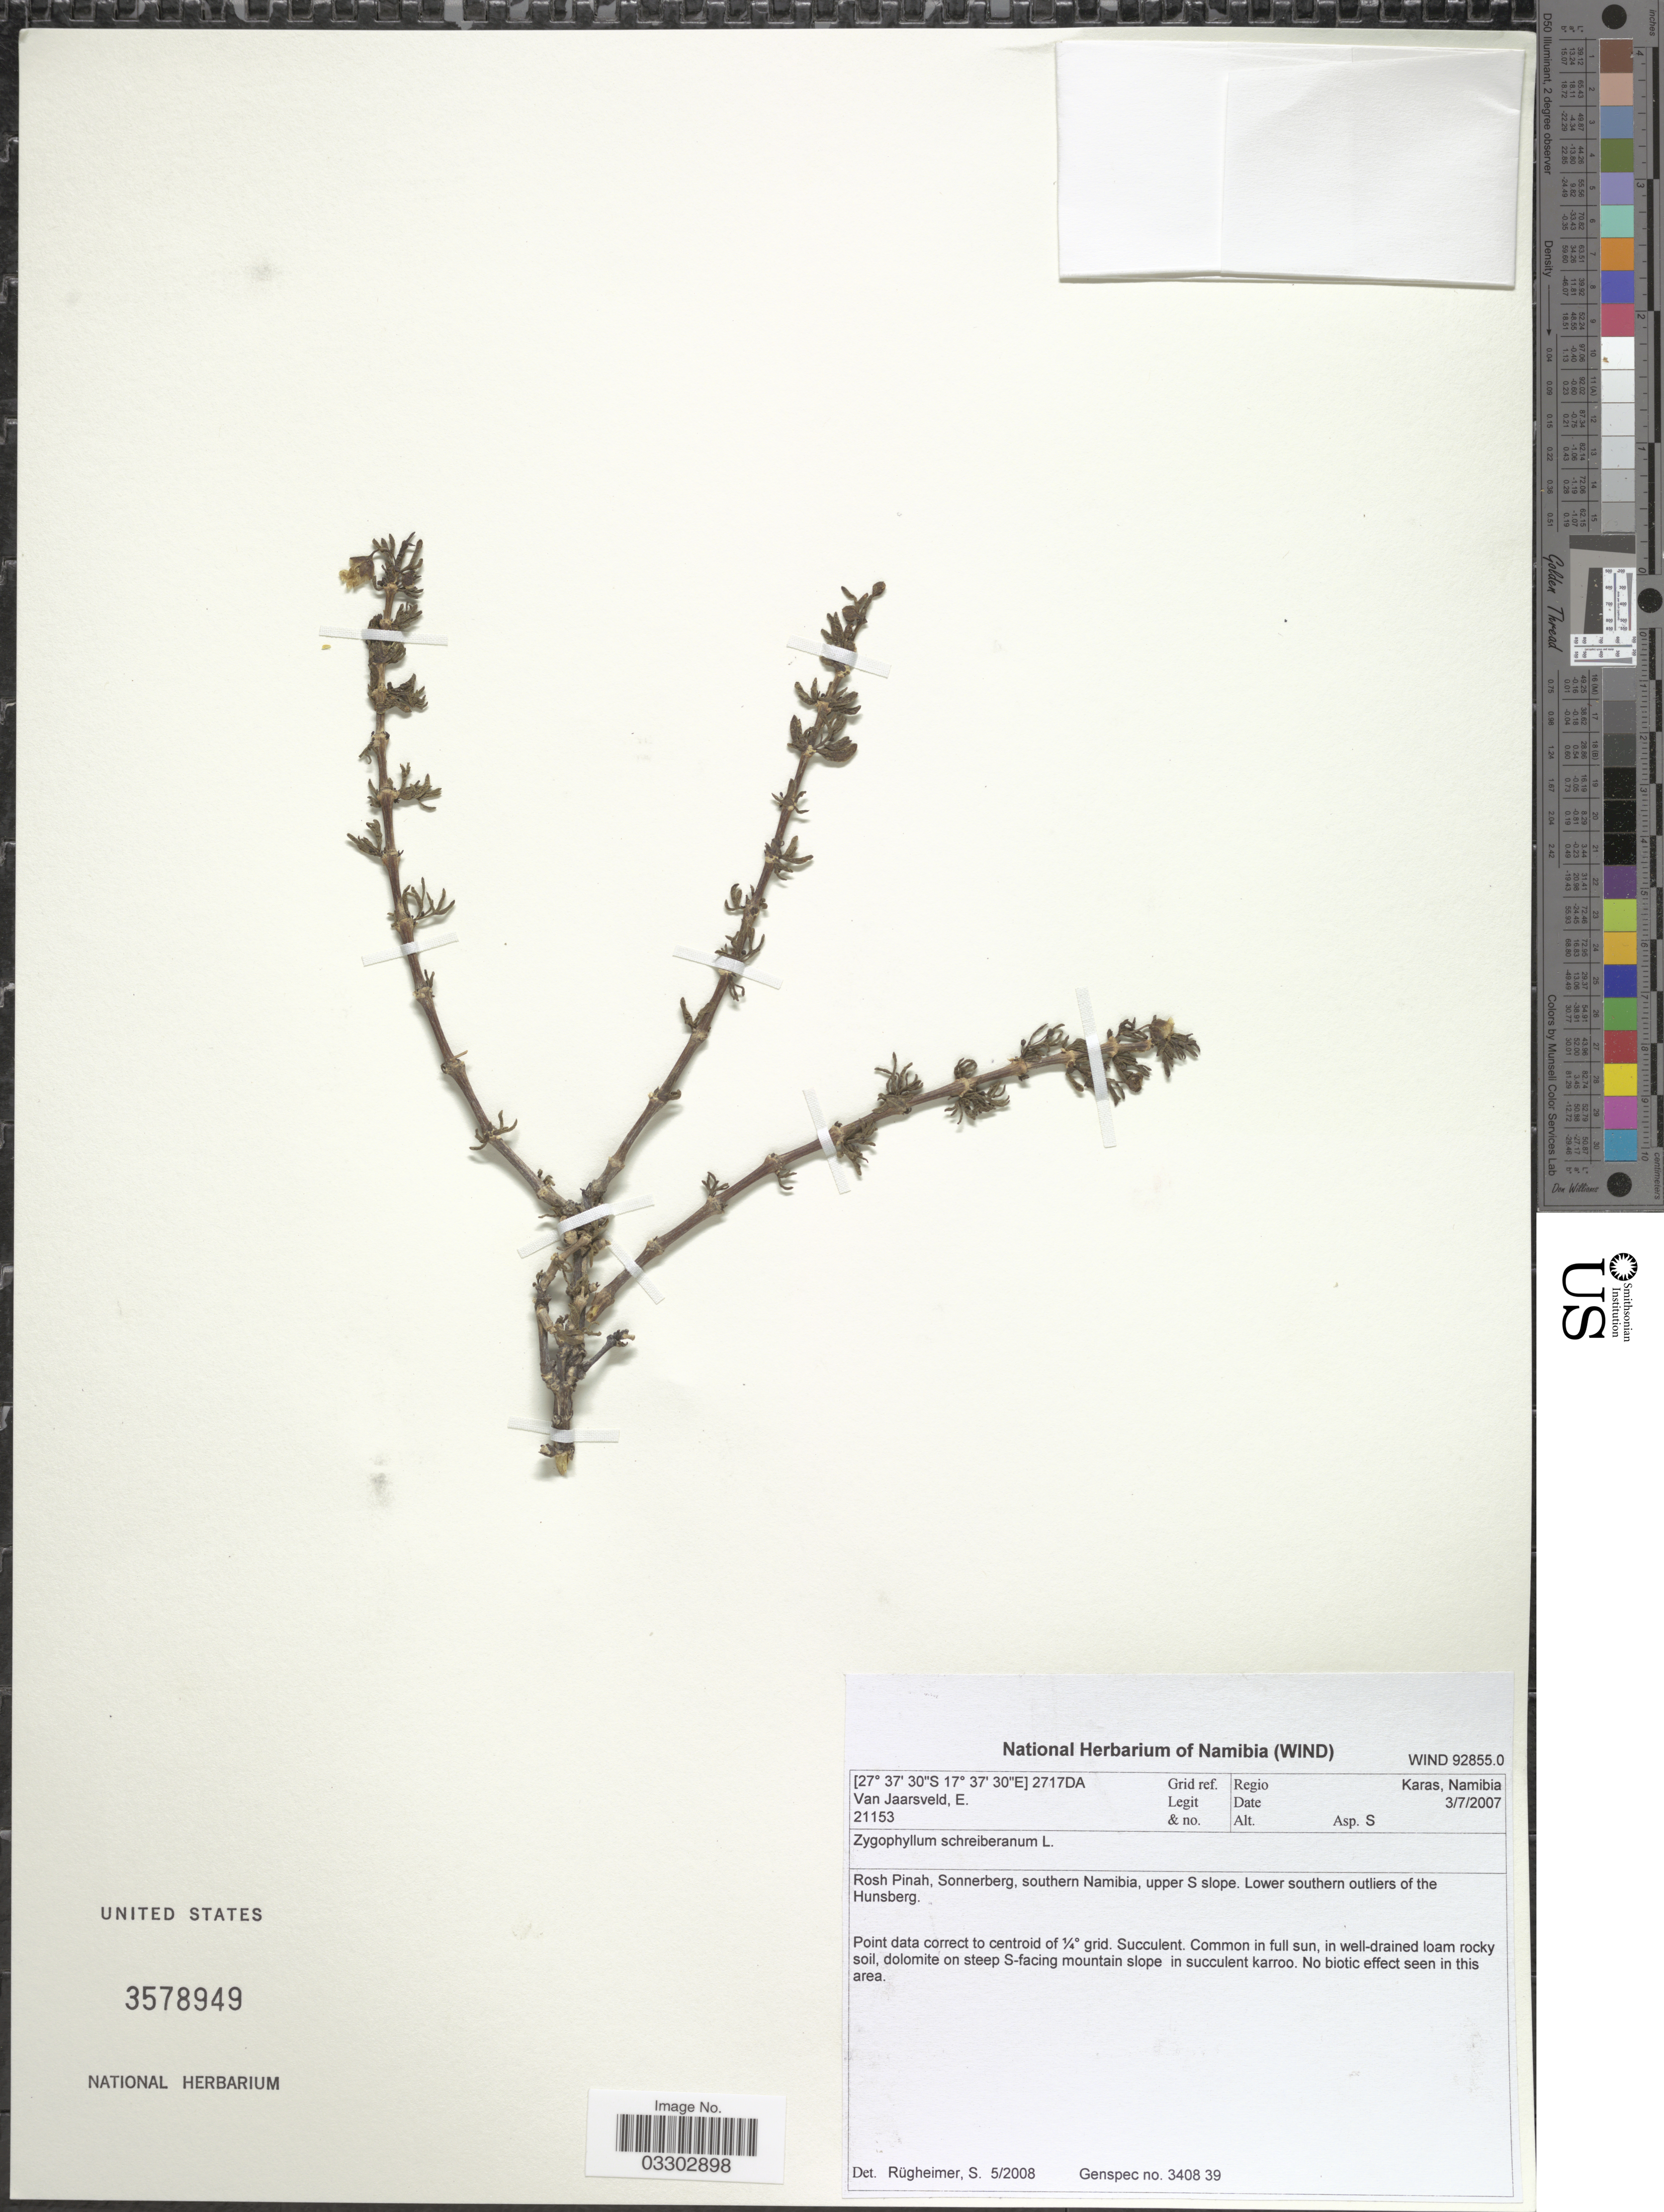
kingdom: Plantae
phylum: Tracheophyta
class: Magnoliopsida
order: Zygophyllales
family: Zygophyllaceae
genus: Roepera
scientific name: Roepera schreiberiana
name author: (Merxm. & Giess) Beier & Thulin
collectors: E. van Jaarsveld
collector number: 21153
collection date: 2007-07-03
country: Namibia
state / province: Karas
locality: Grid ref. 2717DA. Regio Karas, Namibia. Rosh Pinah, Sonnerberg, southern Namibia, upper S slope. Lower southern outliers of the Hunsberg.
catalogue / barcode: US 3578949